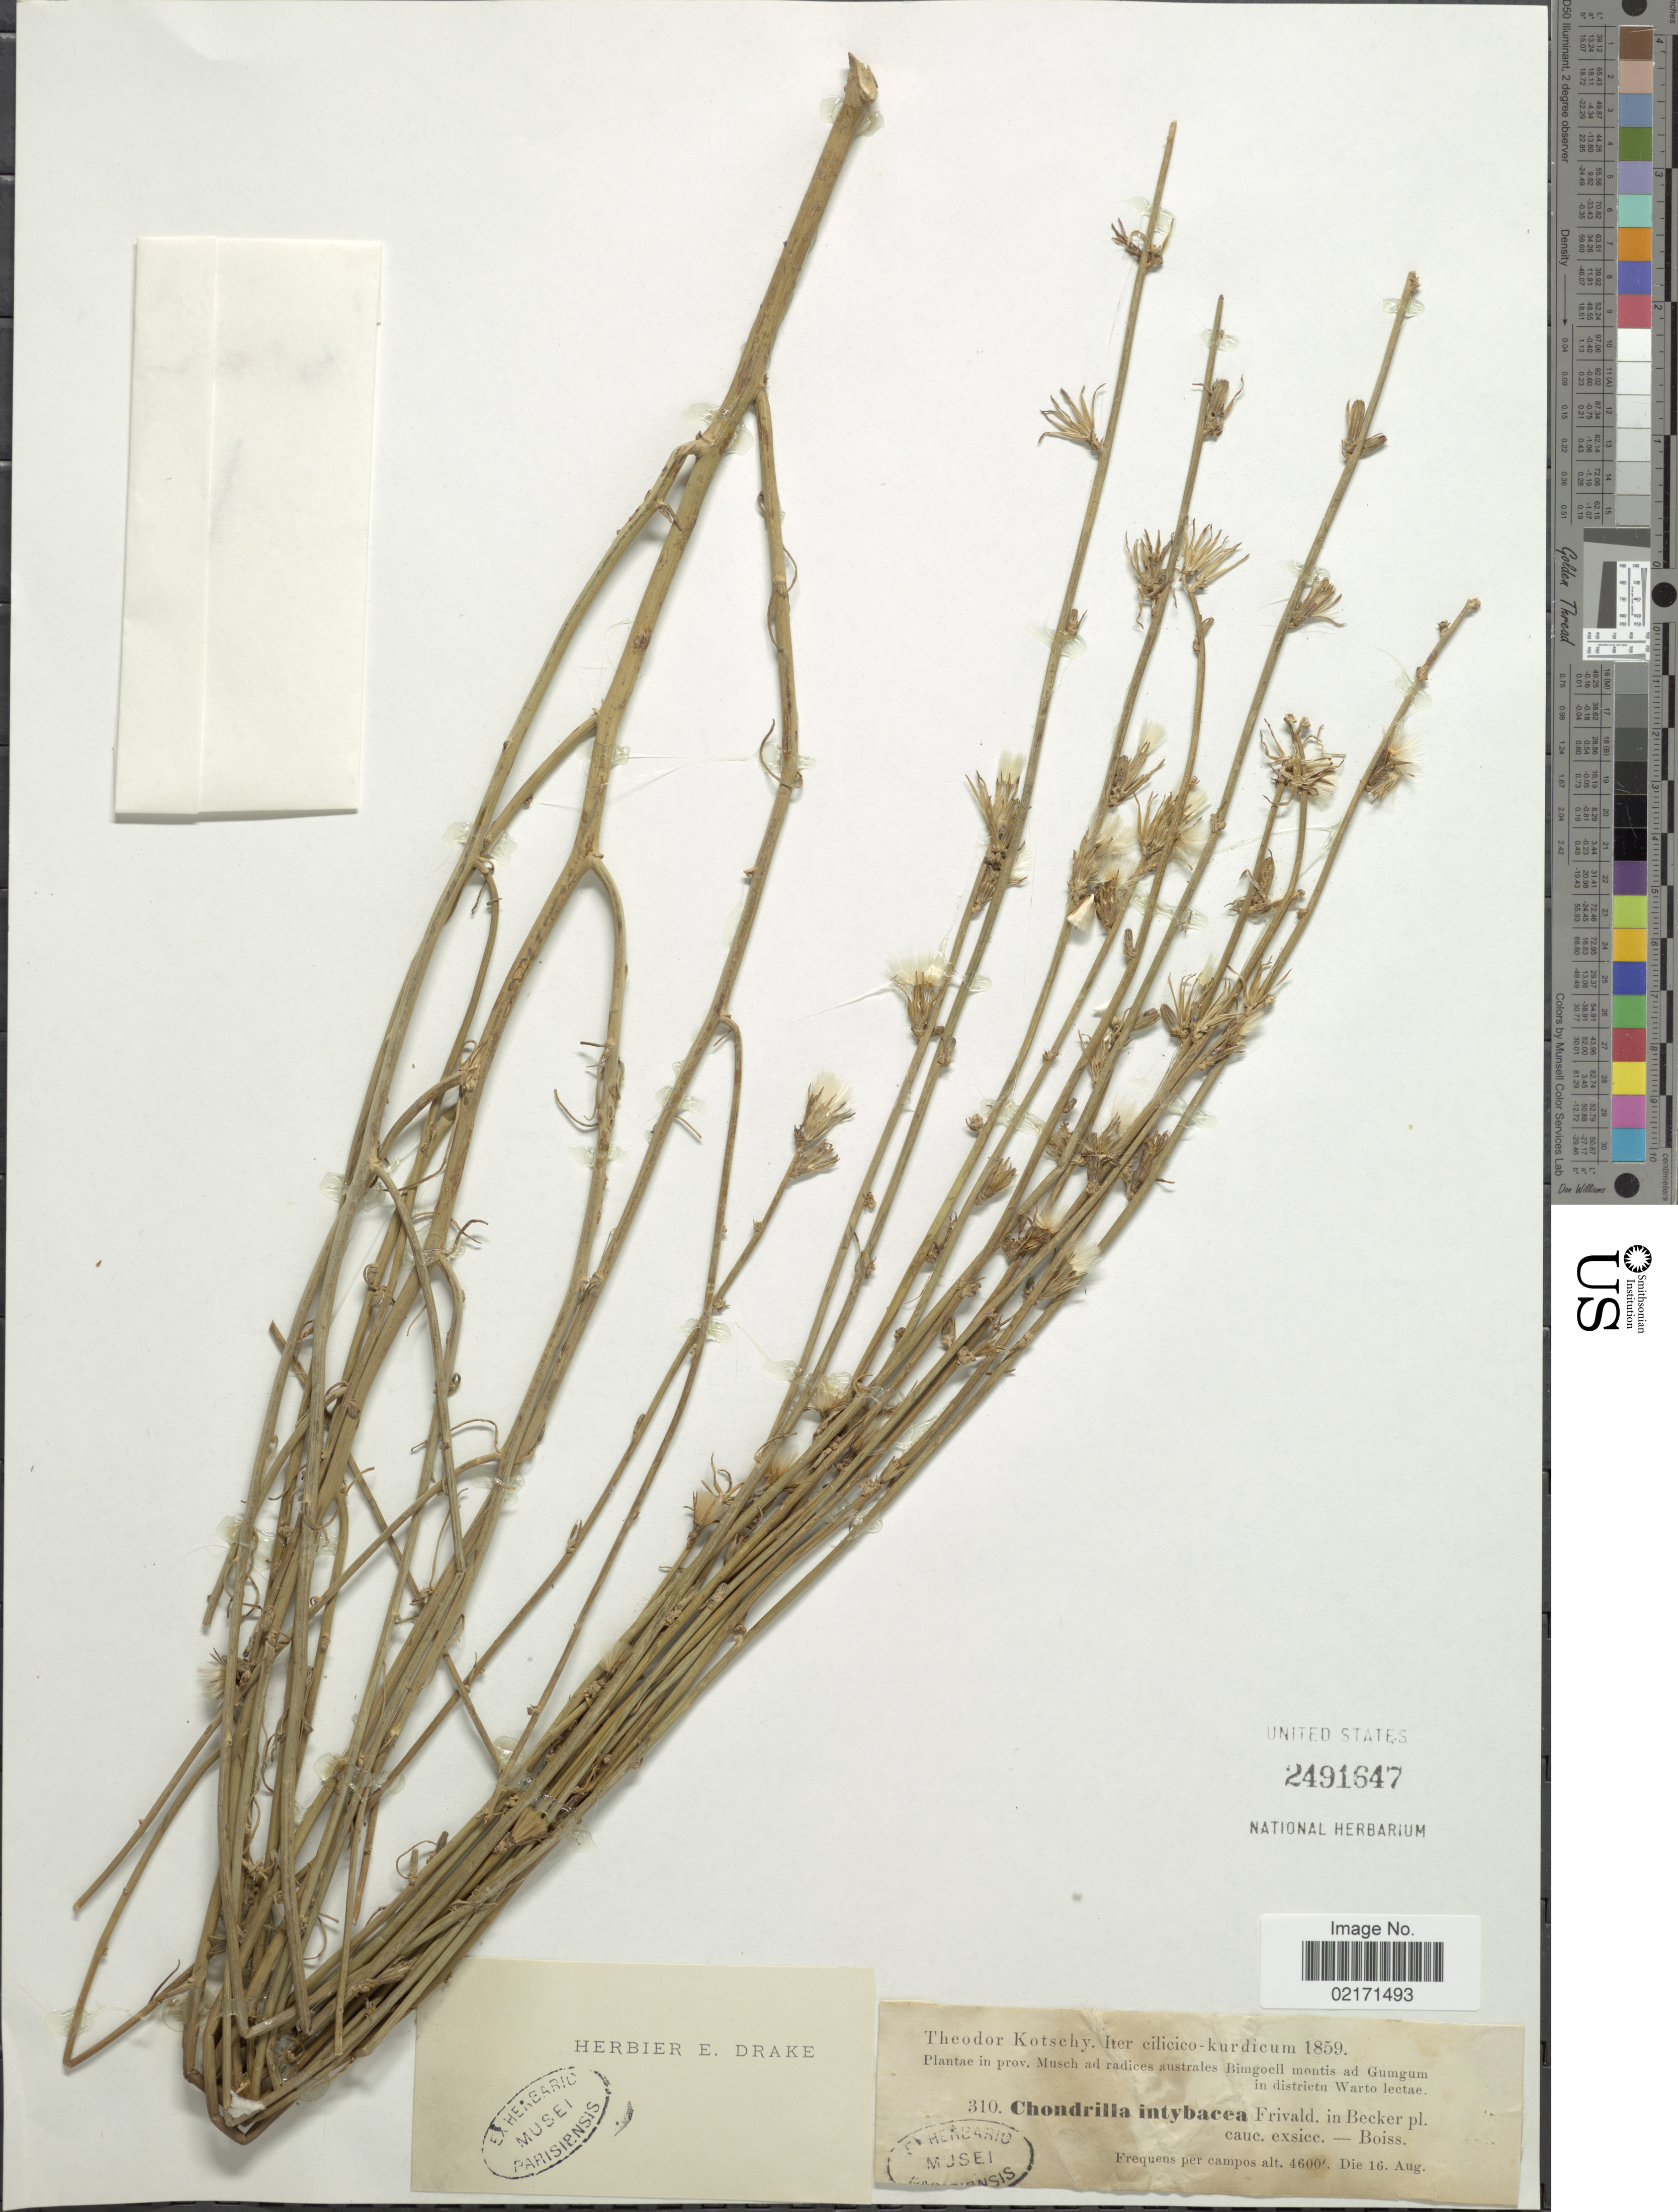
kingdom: Plantae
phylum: Tracheophyta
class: Magnoliopsida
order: Asterales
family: Asteraceae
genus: Chondrilla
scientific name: Chondrilla intybacea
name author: Friv.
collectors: K. G. Kotschy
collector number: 310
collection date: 1859-08-16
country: Turkey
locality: Prov. Musch ad radices australes Bimgoell montis ad Gumgum in districtu Warto lectae, Frequens per campos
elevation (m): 1402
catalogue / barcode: US 2491647